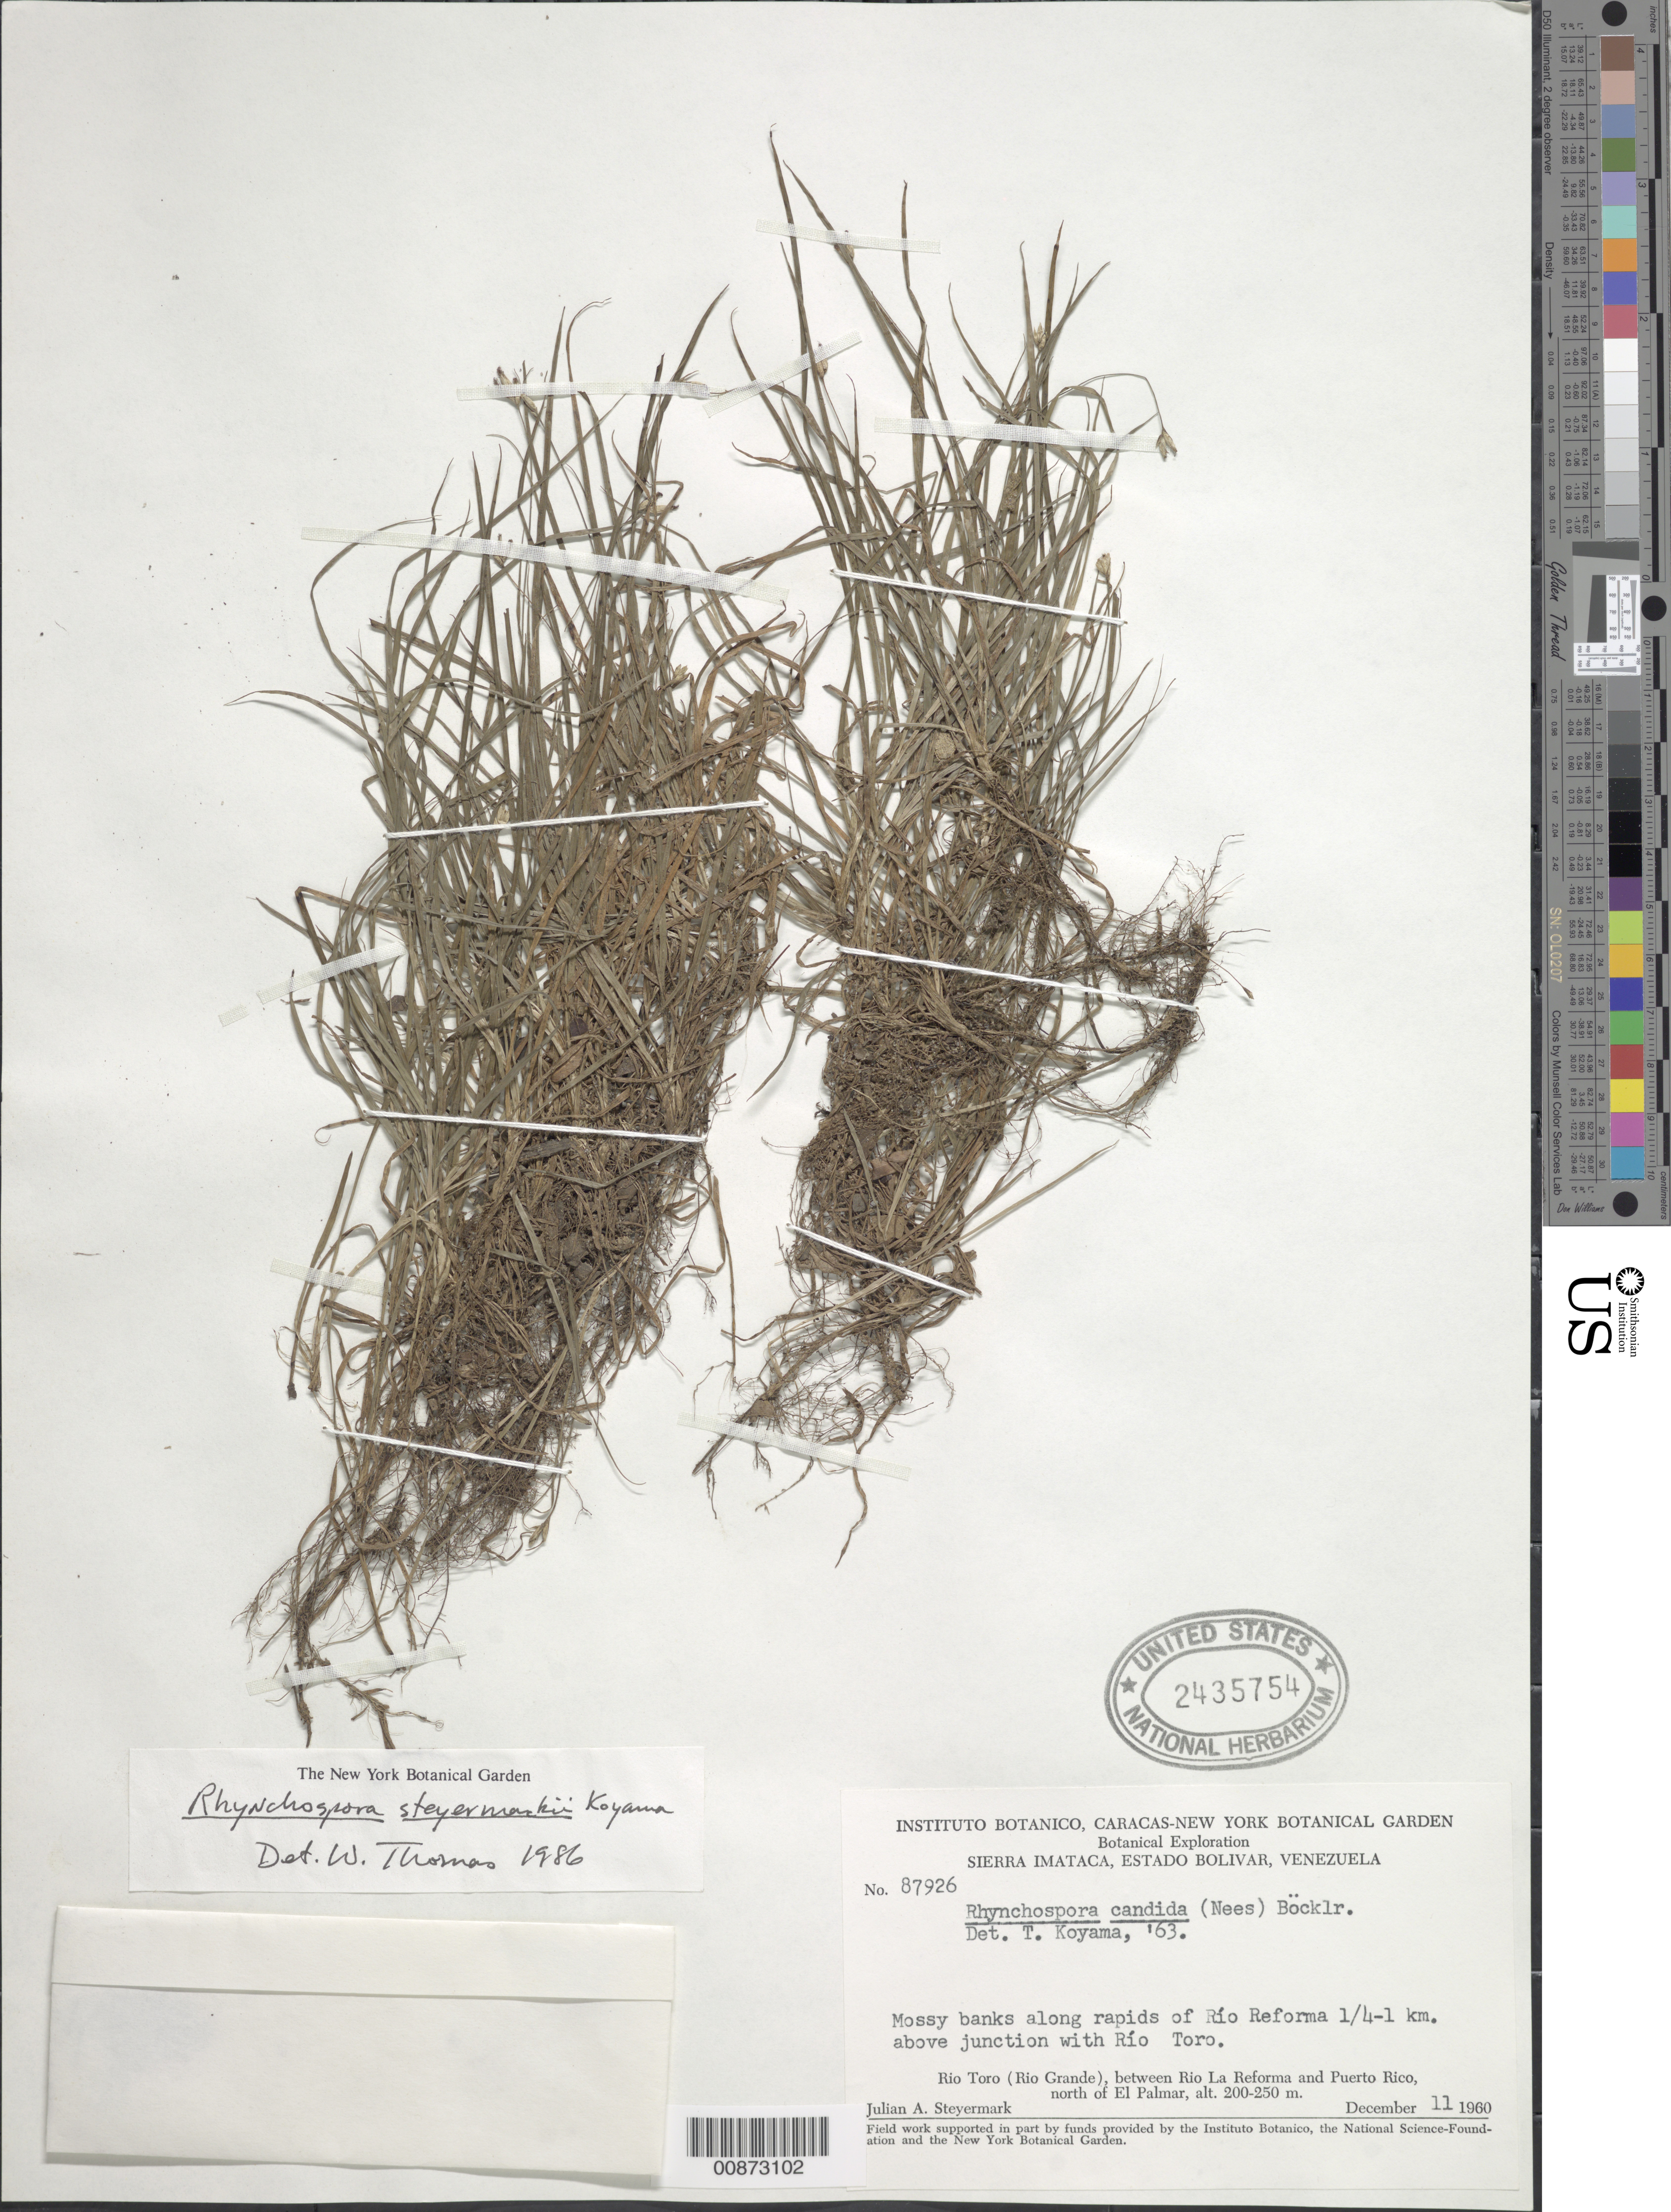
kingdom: Plantae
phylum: Tracheophyta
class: Liliopsida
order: Poales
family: Cyperaceae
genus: Rhynchospora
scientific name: Rhynchospora steyermarkii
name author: T. Koyama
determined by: Thomas, W. W., (NY), New York Botanical Garden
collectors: J. Steyermark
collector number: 87926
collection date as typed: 11-Dec-60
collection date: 1960-12-11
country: Venezuela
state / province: Bolívar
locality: Río Reforma, 0.25-1 km above junction with Río Toro (Río Grande), between Río La Reforma and Puerto Rico, N of El Palmar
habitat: Mossy banks along rapids of river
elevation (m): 200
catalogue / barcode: US 2435754